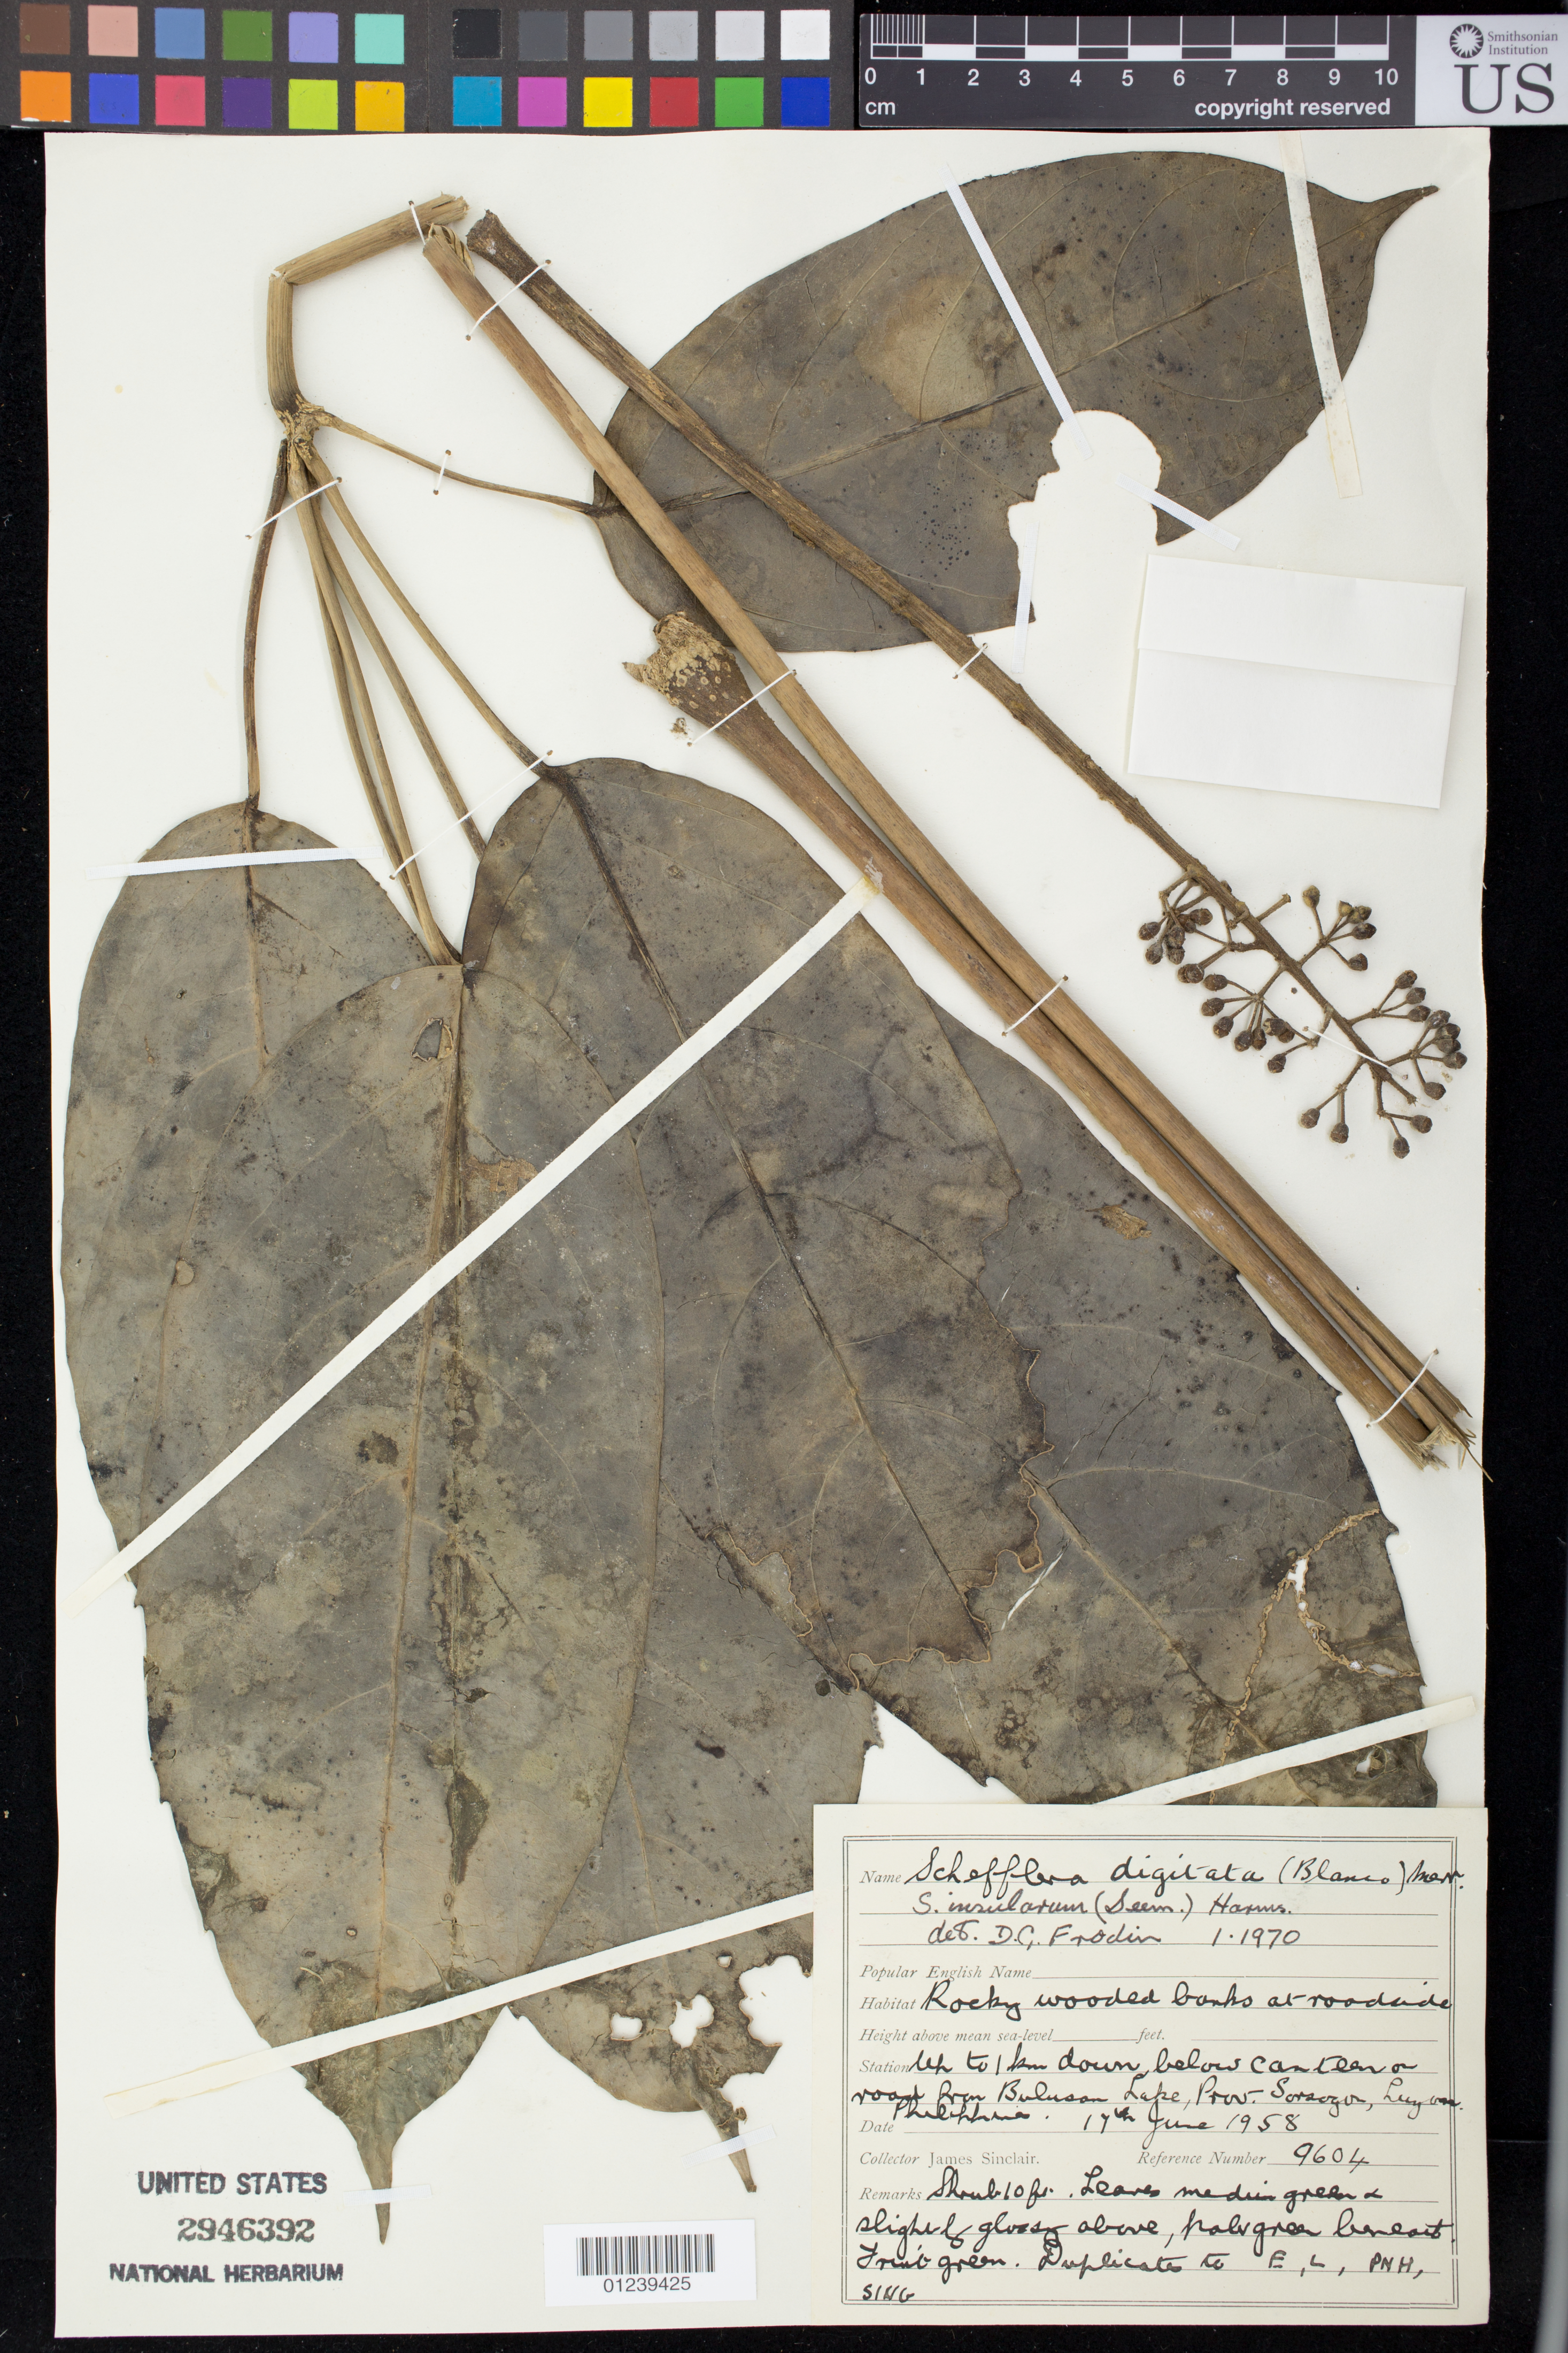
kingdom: Plantae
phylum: Tracheophyta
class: Magnoliopsida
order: Apiales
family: Araliaceae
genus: Schefflera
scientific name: Schefflera insularum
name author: (Seem.) Harms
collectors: J. Sinclair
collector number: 9604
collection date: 1958-06-17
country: Philippines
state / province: Bicol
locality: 1 km down below canteen on road from Bulusan Lake, Prov., Sorsogon, Luzon.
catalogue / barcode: US 2946392